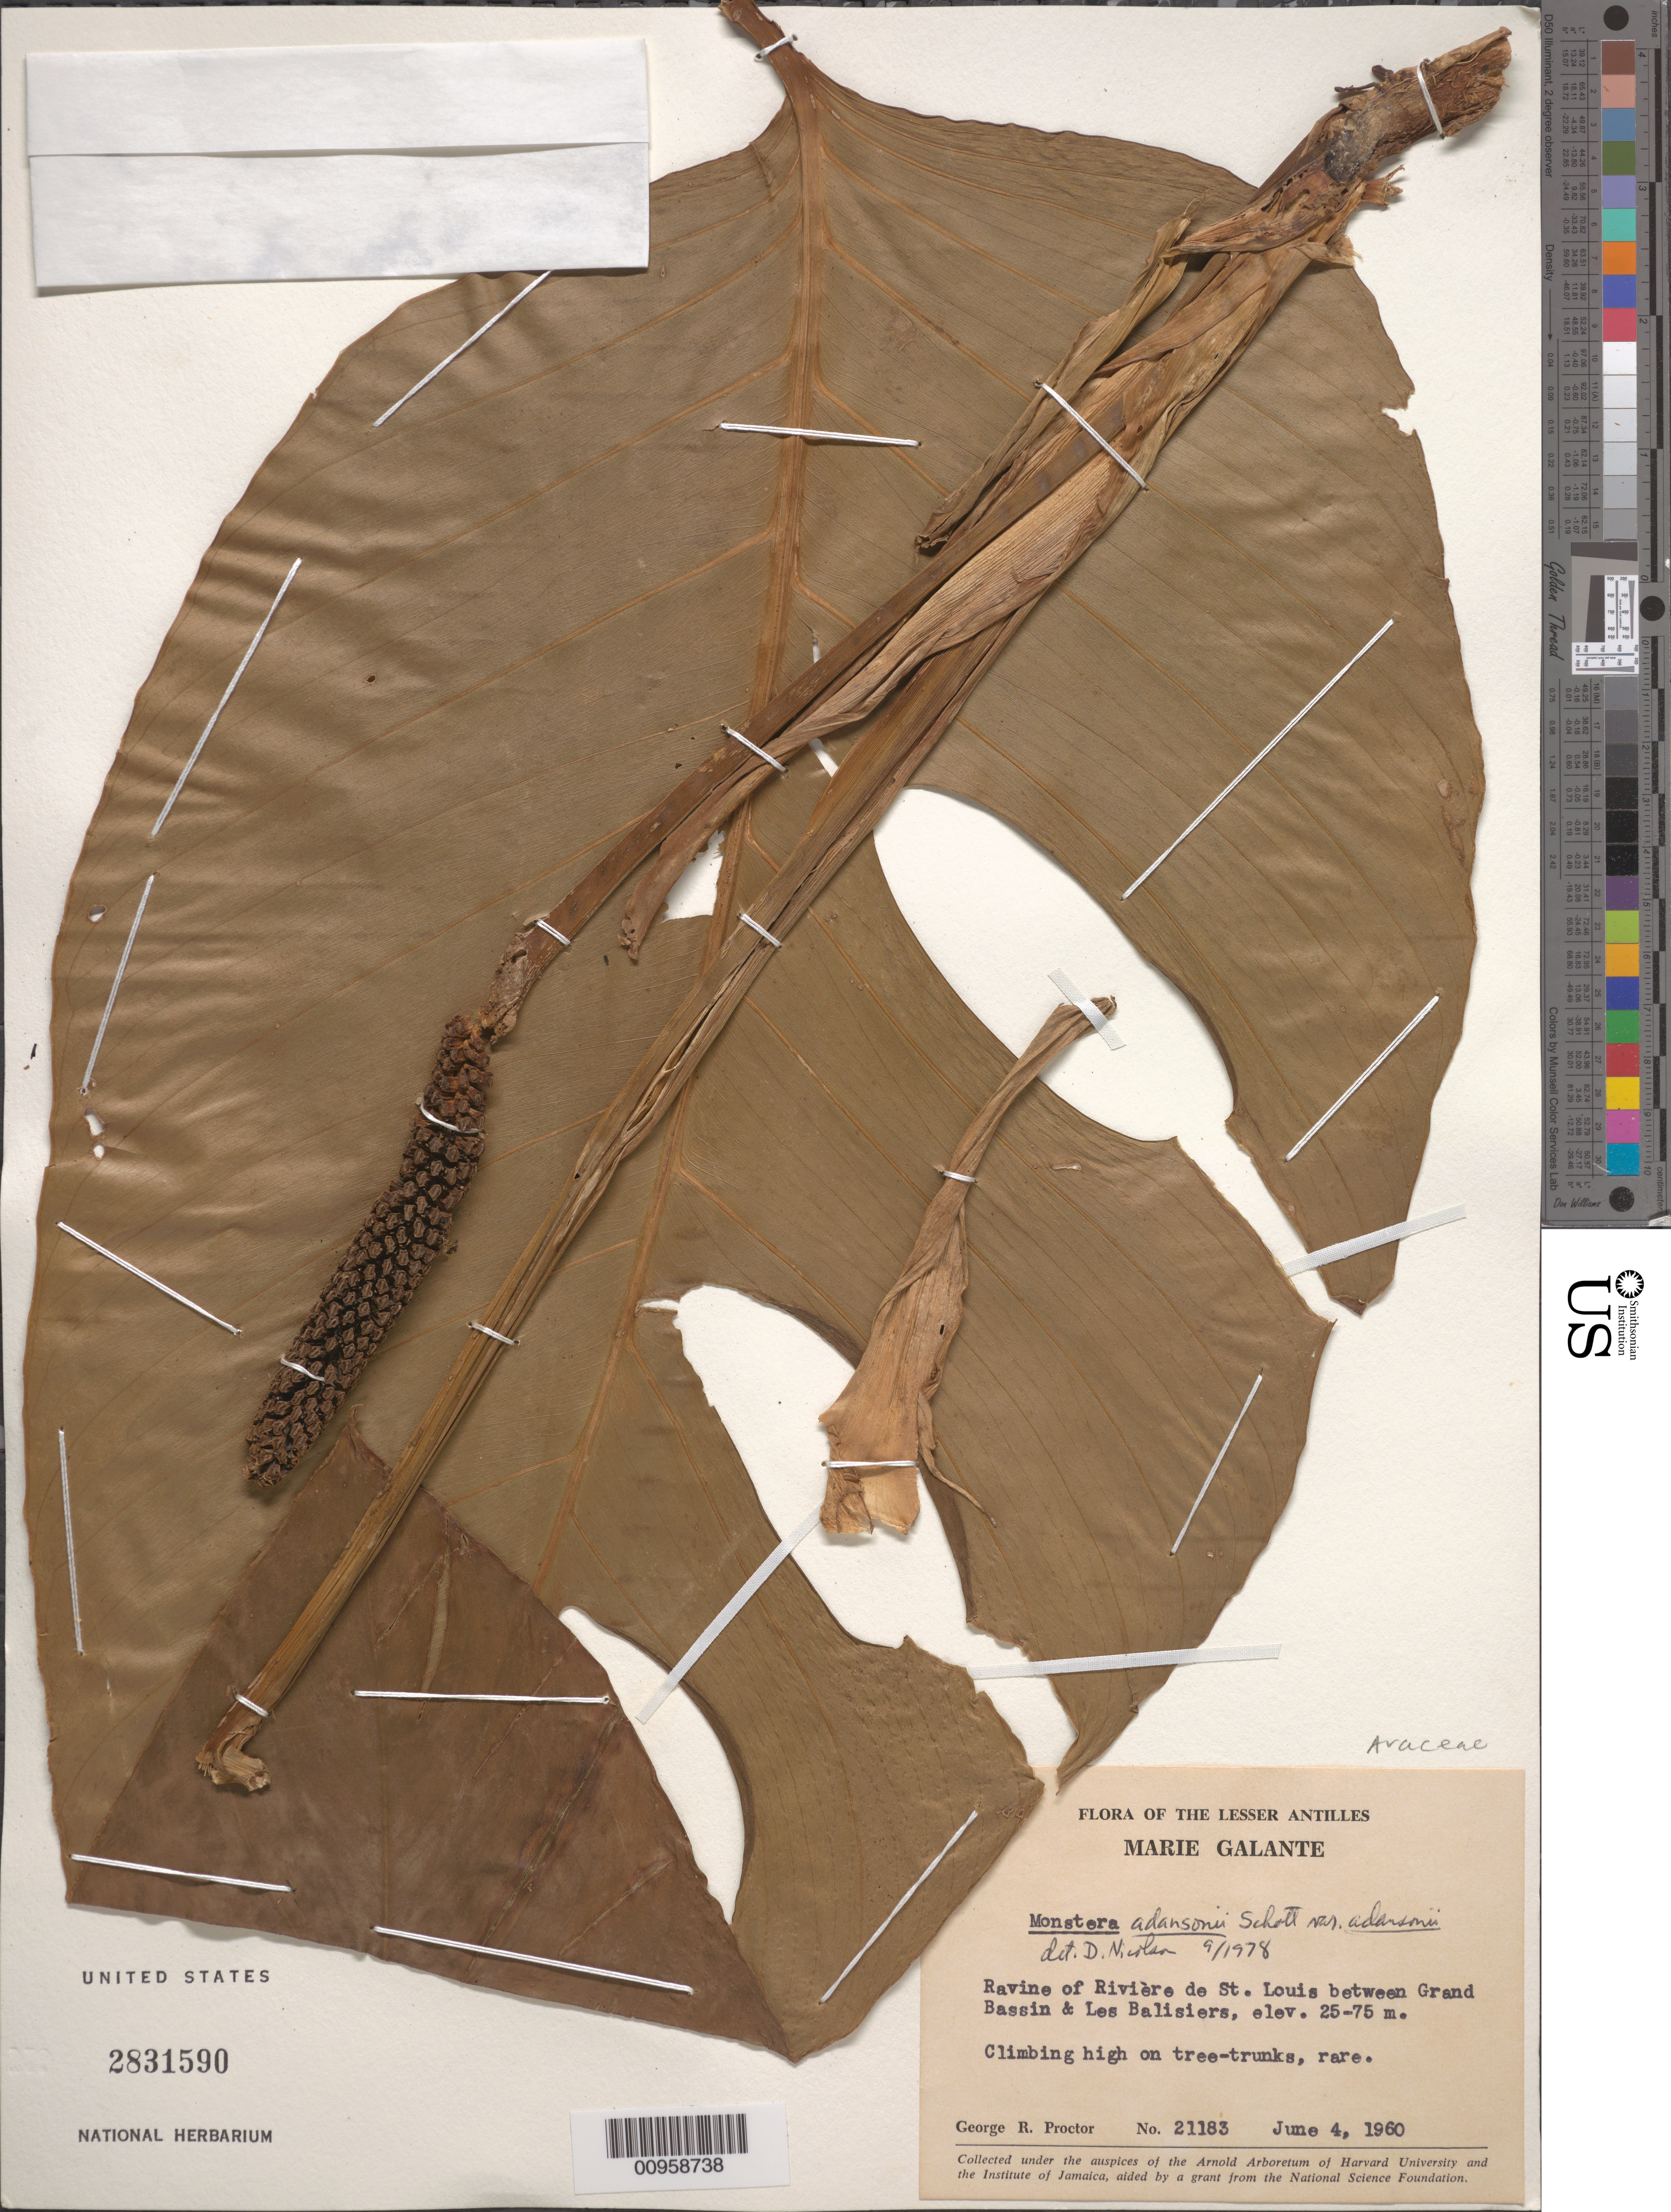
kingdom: Plantae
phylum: Tracheophyta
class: Liliopsida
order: Alismatales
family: Araceae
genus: Monstera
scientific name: Monstera adansonii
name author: Schott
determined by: Nicolson, Dan H.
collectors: G. R. Proctor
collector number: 21183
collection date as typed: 04 Jun 1960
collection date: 1960-06-04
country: Guadeloupe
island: Marie Galante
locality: Ravine of Rivière de St. Louis between Grand Bassin and Les Balisiers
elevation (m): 25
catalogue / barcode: US 2831590